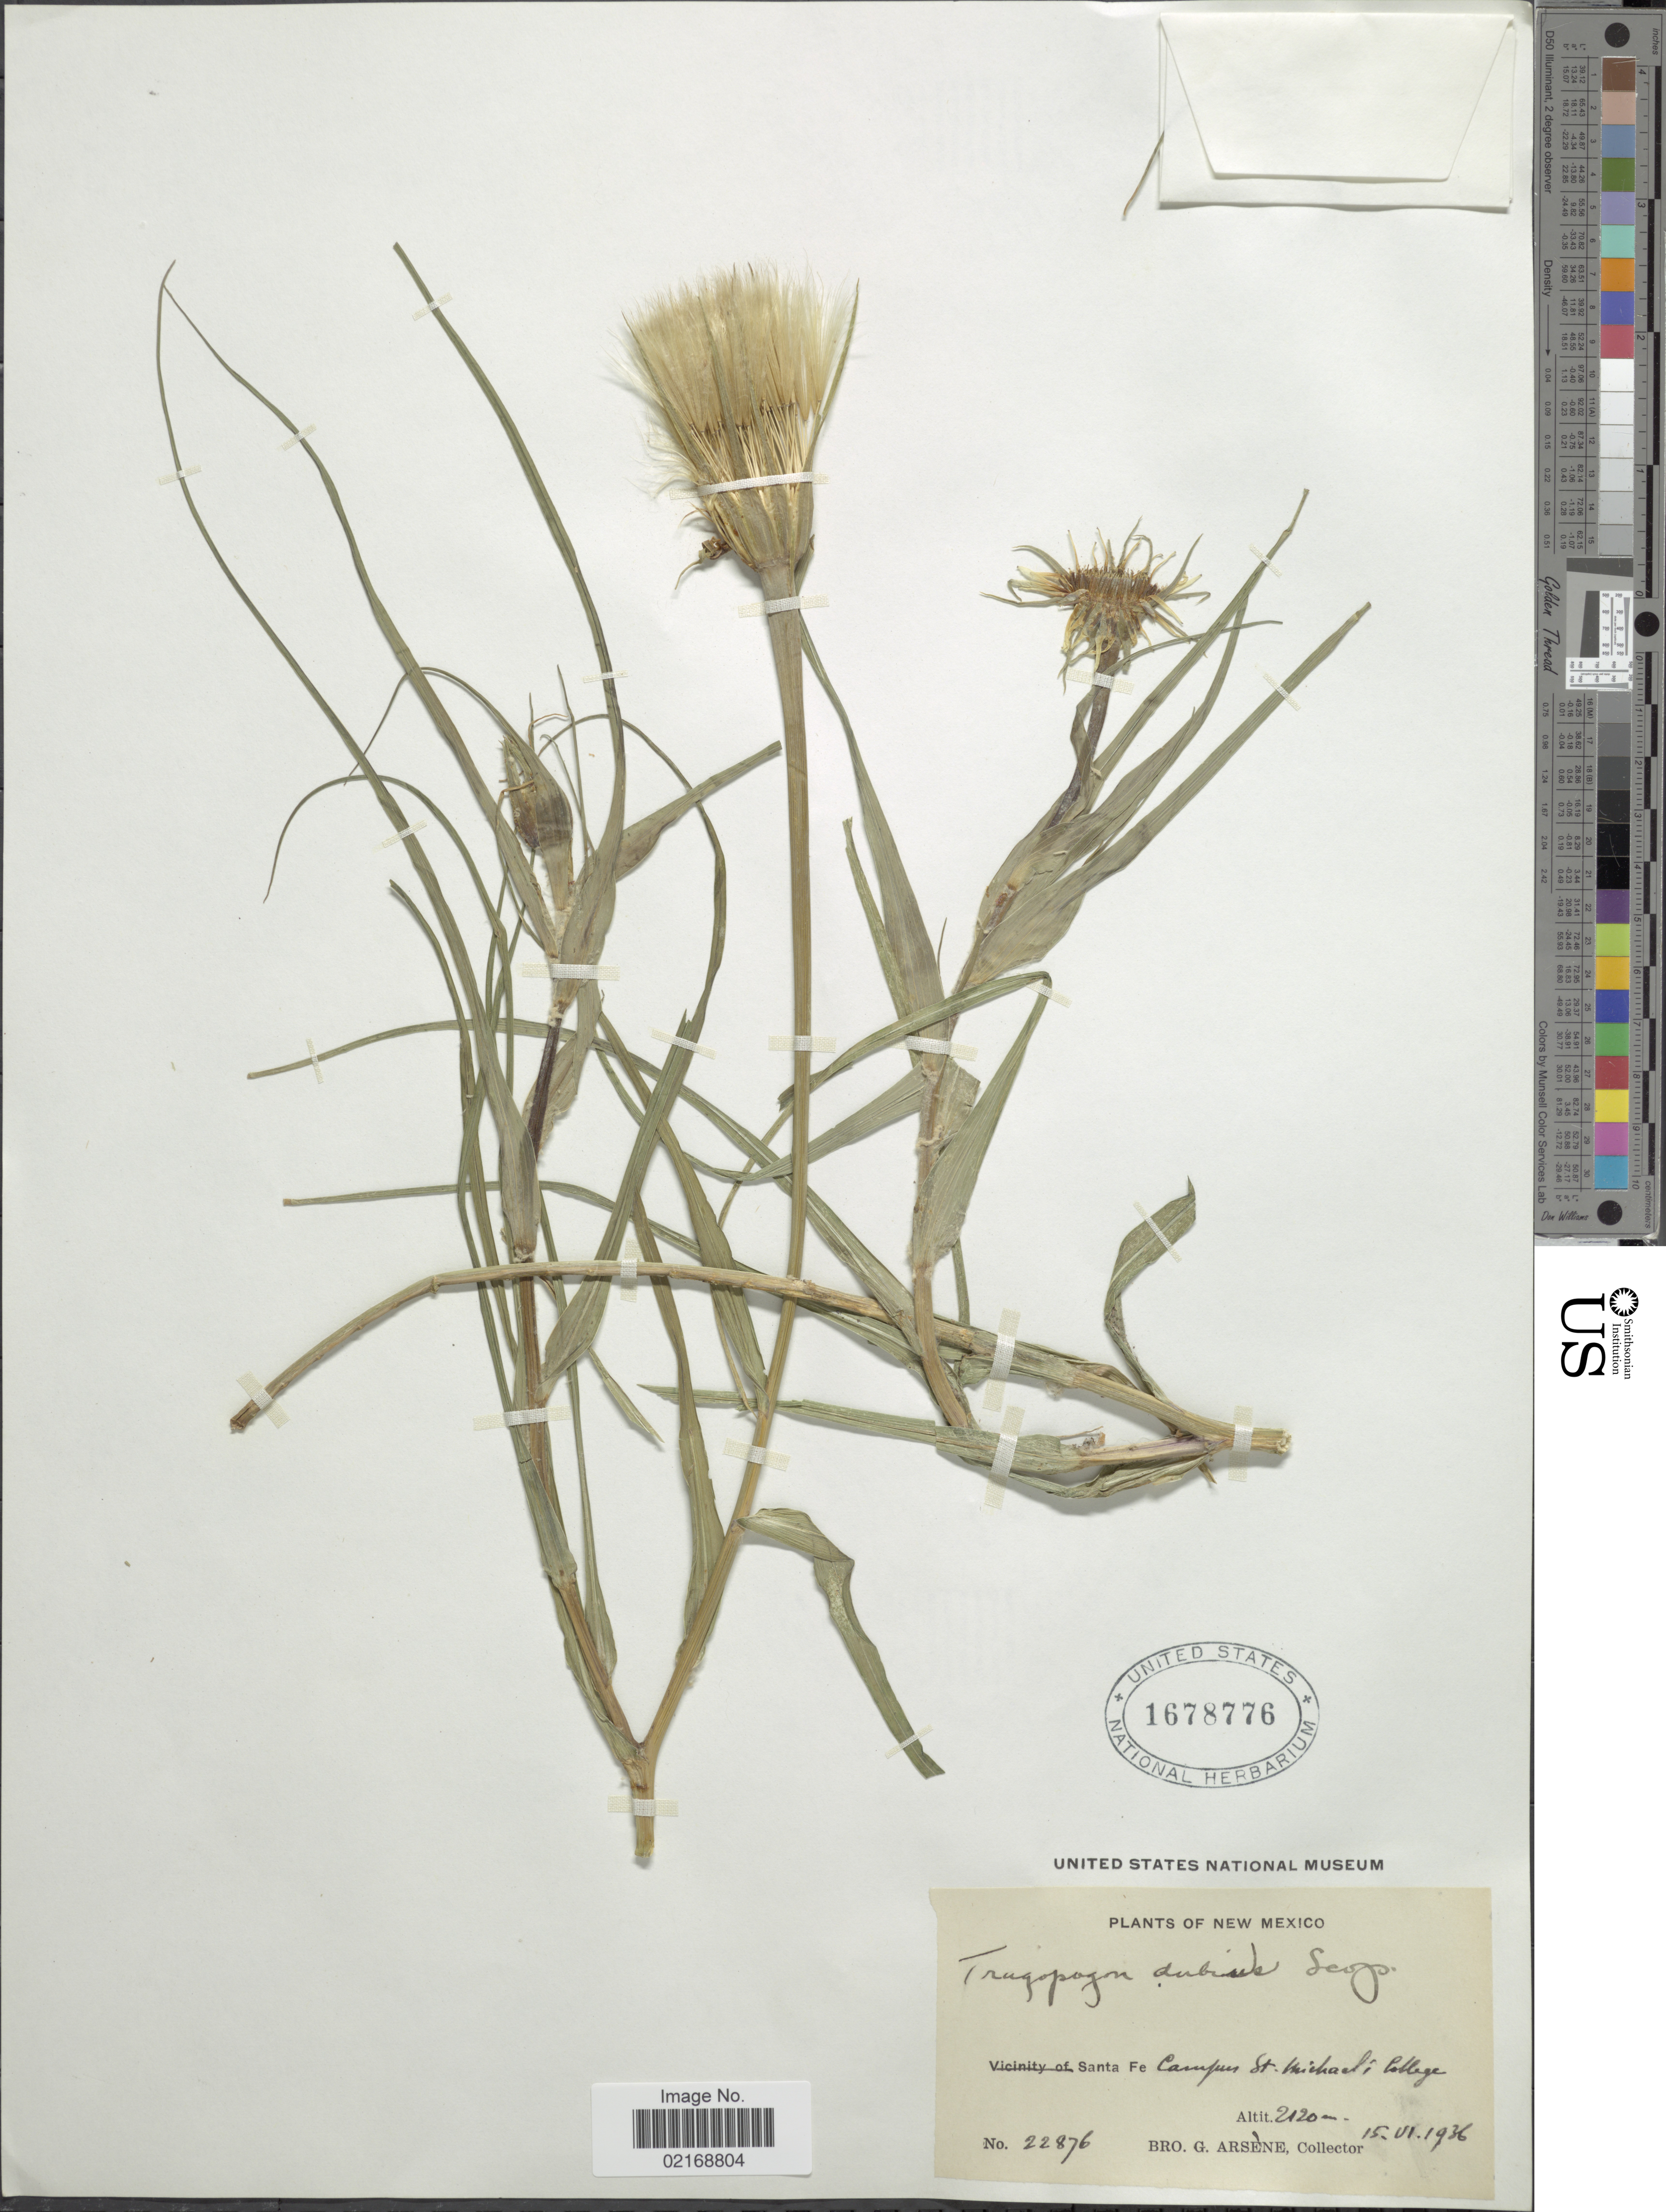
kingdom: Plantae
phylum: Tracheophyta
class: Magnoliopsida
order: Asterales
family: Asteraceae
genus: Tragopogon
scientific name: Tragopogon dubius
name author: Scop.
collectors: Bro. G. Arsène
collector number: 22876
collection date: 1936-06-15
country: United States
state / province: New Mexico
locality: Santa Fe. Campus St. Michael; College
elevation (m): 2120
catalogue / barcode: US 1678776